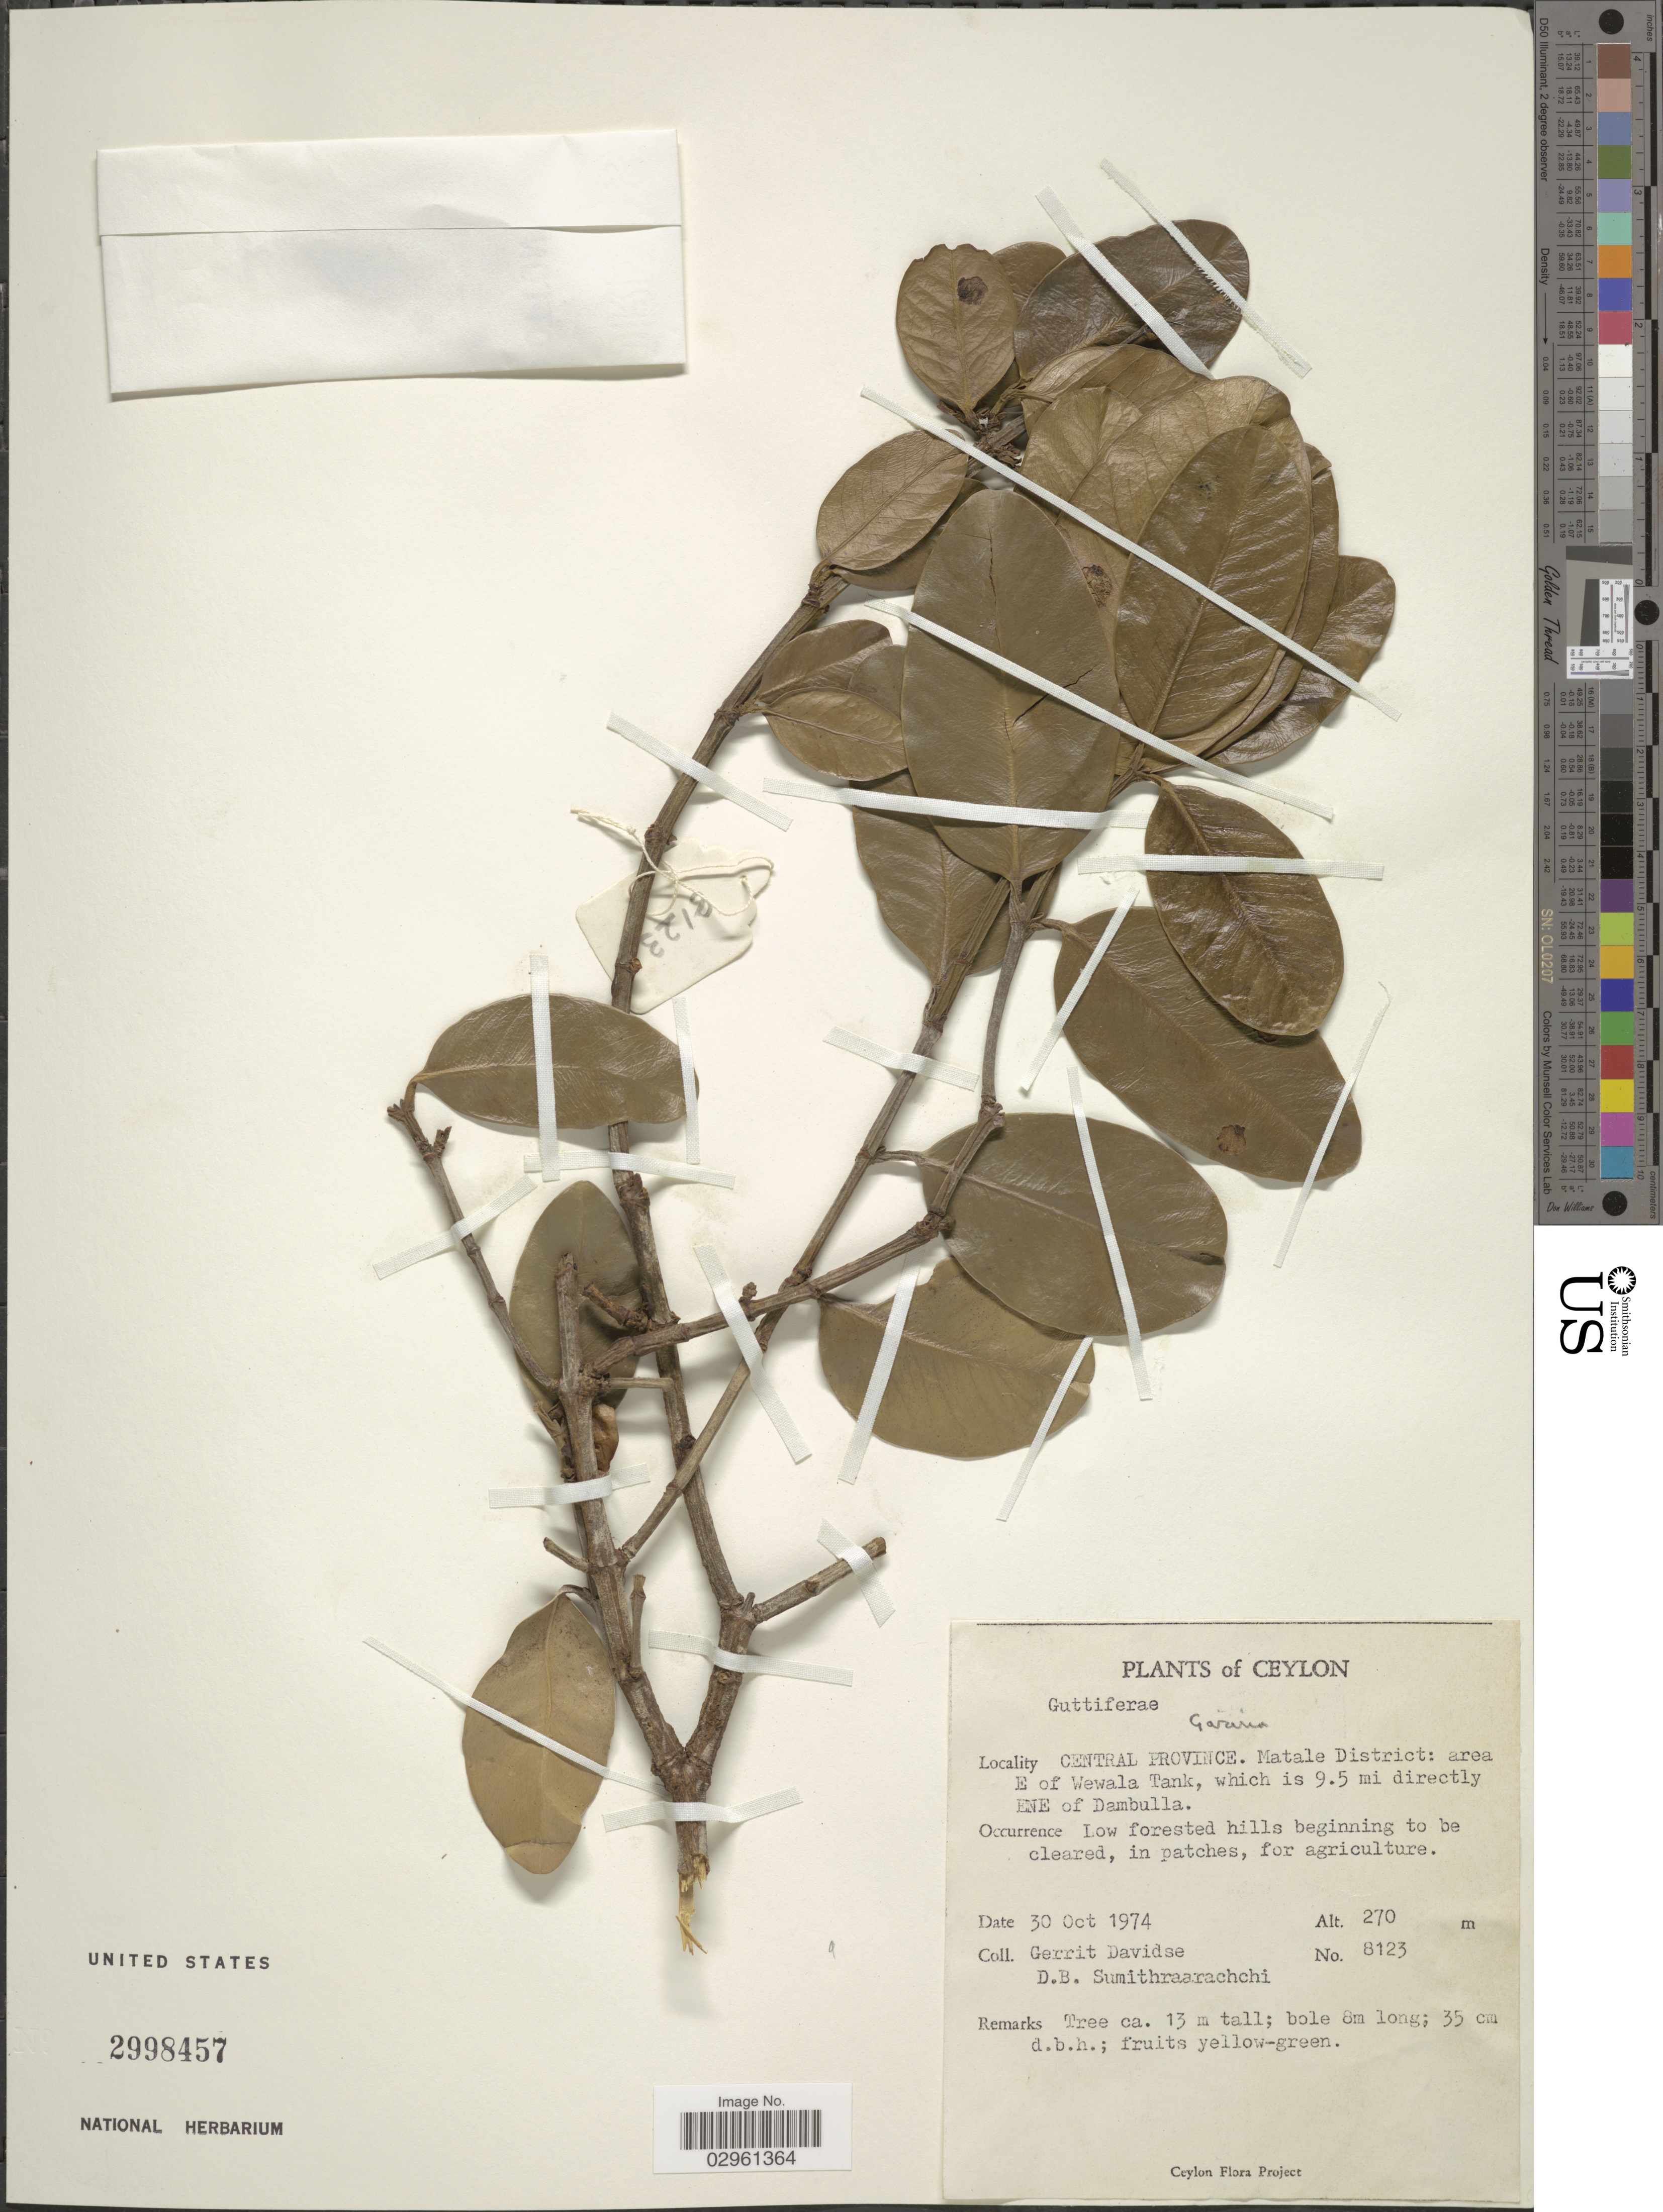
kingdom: Plantae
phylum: Tracheophyta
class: Magnoliopsida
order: Malpighiales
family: Clusiaceae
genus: Garcinia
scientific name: Garcinia sp.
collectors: G. Davidse & D. B. Sumithraarachchi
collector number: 8123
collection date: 1974-10-30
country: Sri Lanka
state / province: Central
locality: Ceylon. Matale District: area E of Wewala Tank, which is 9.5 mi directly ENE of Dambulla.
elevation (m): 270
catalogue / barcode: US 2998457